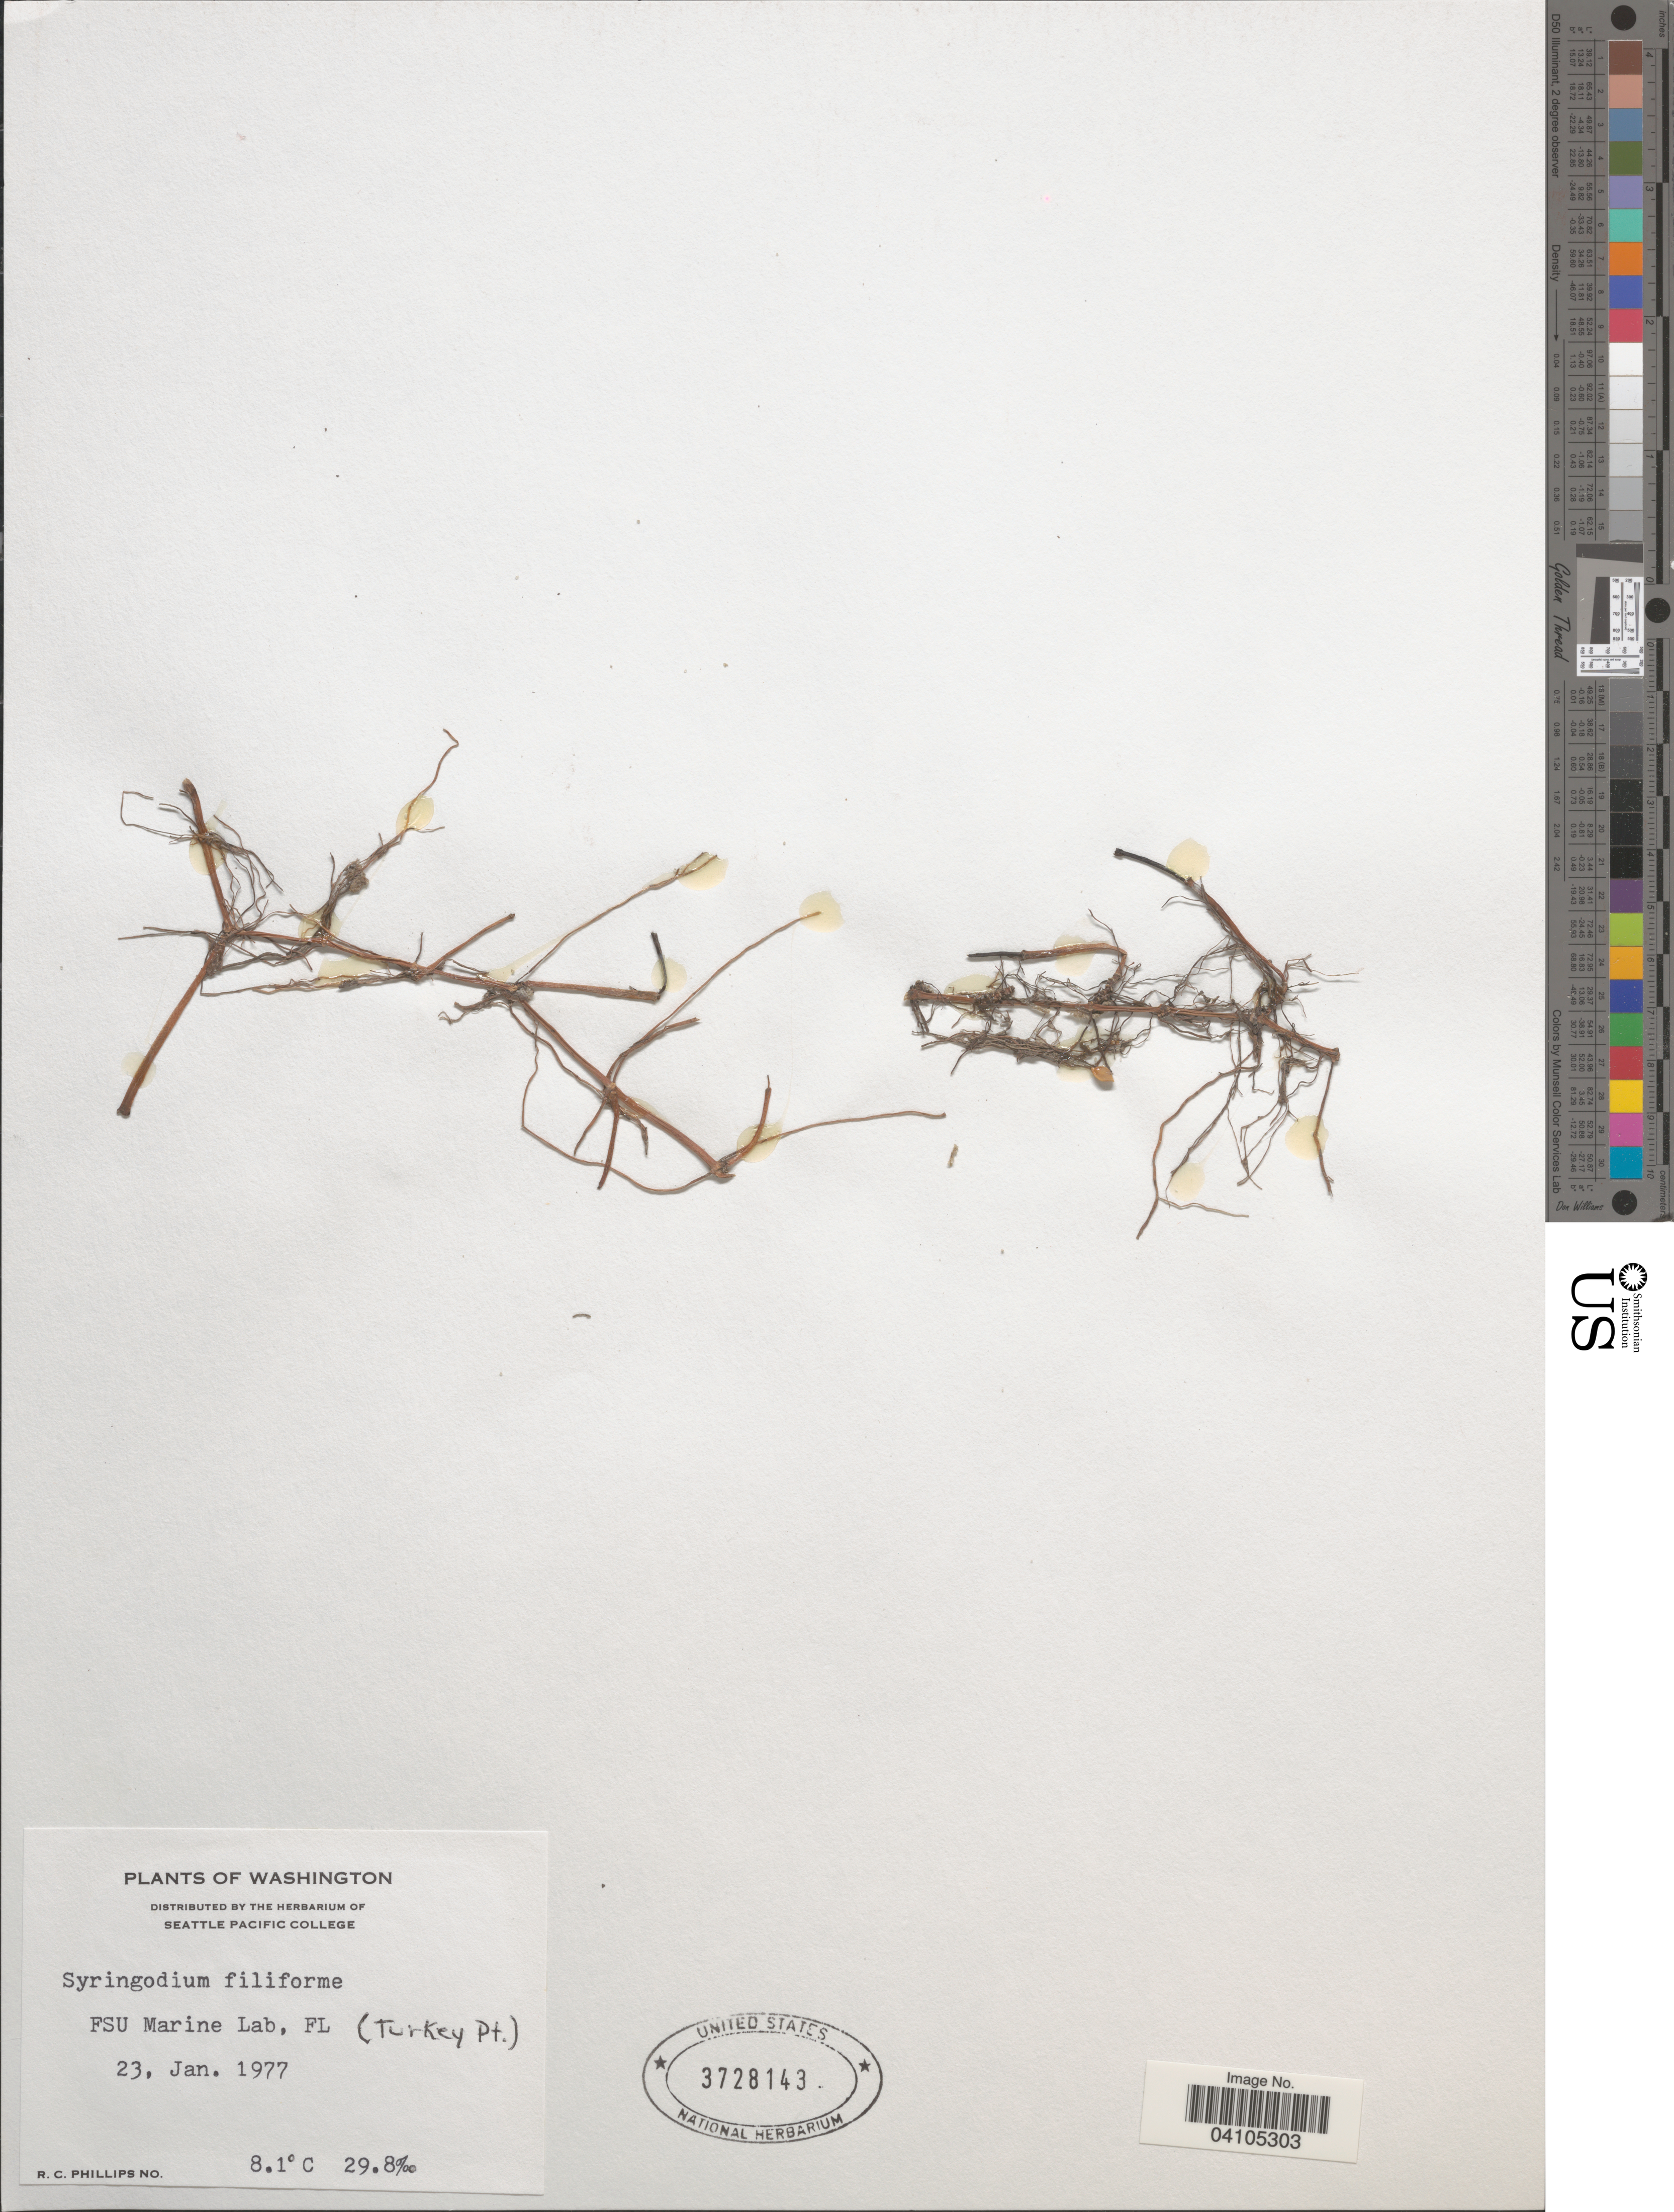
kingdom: Plantae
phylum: Tracheophyta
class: Liliopsida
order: Alismatales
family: Cymodoceaceae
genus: Syringodium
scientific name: Syringodium filiforme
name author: Kütz.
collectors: R. C. Phillips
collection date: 1977-01-23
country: United States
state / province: Florida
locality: FSU Marine Lab, (Turkey Pt.).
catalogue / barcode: US 3728143